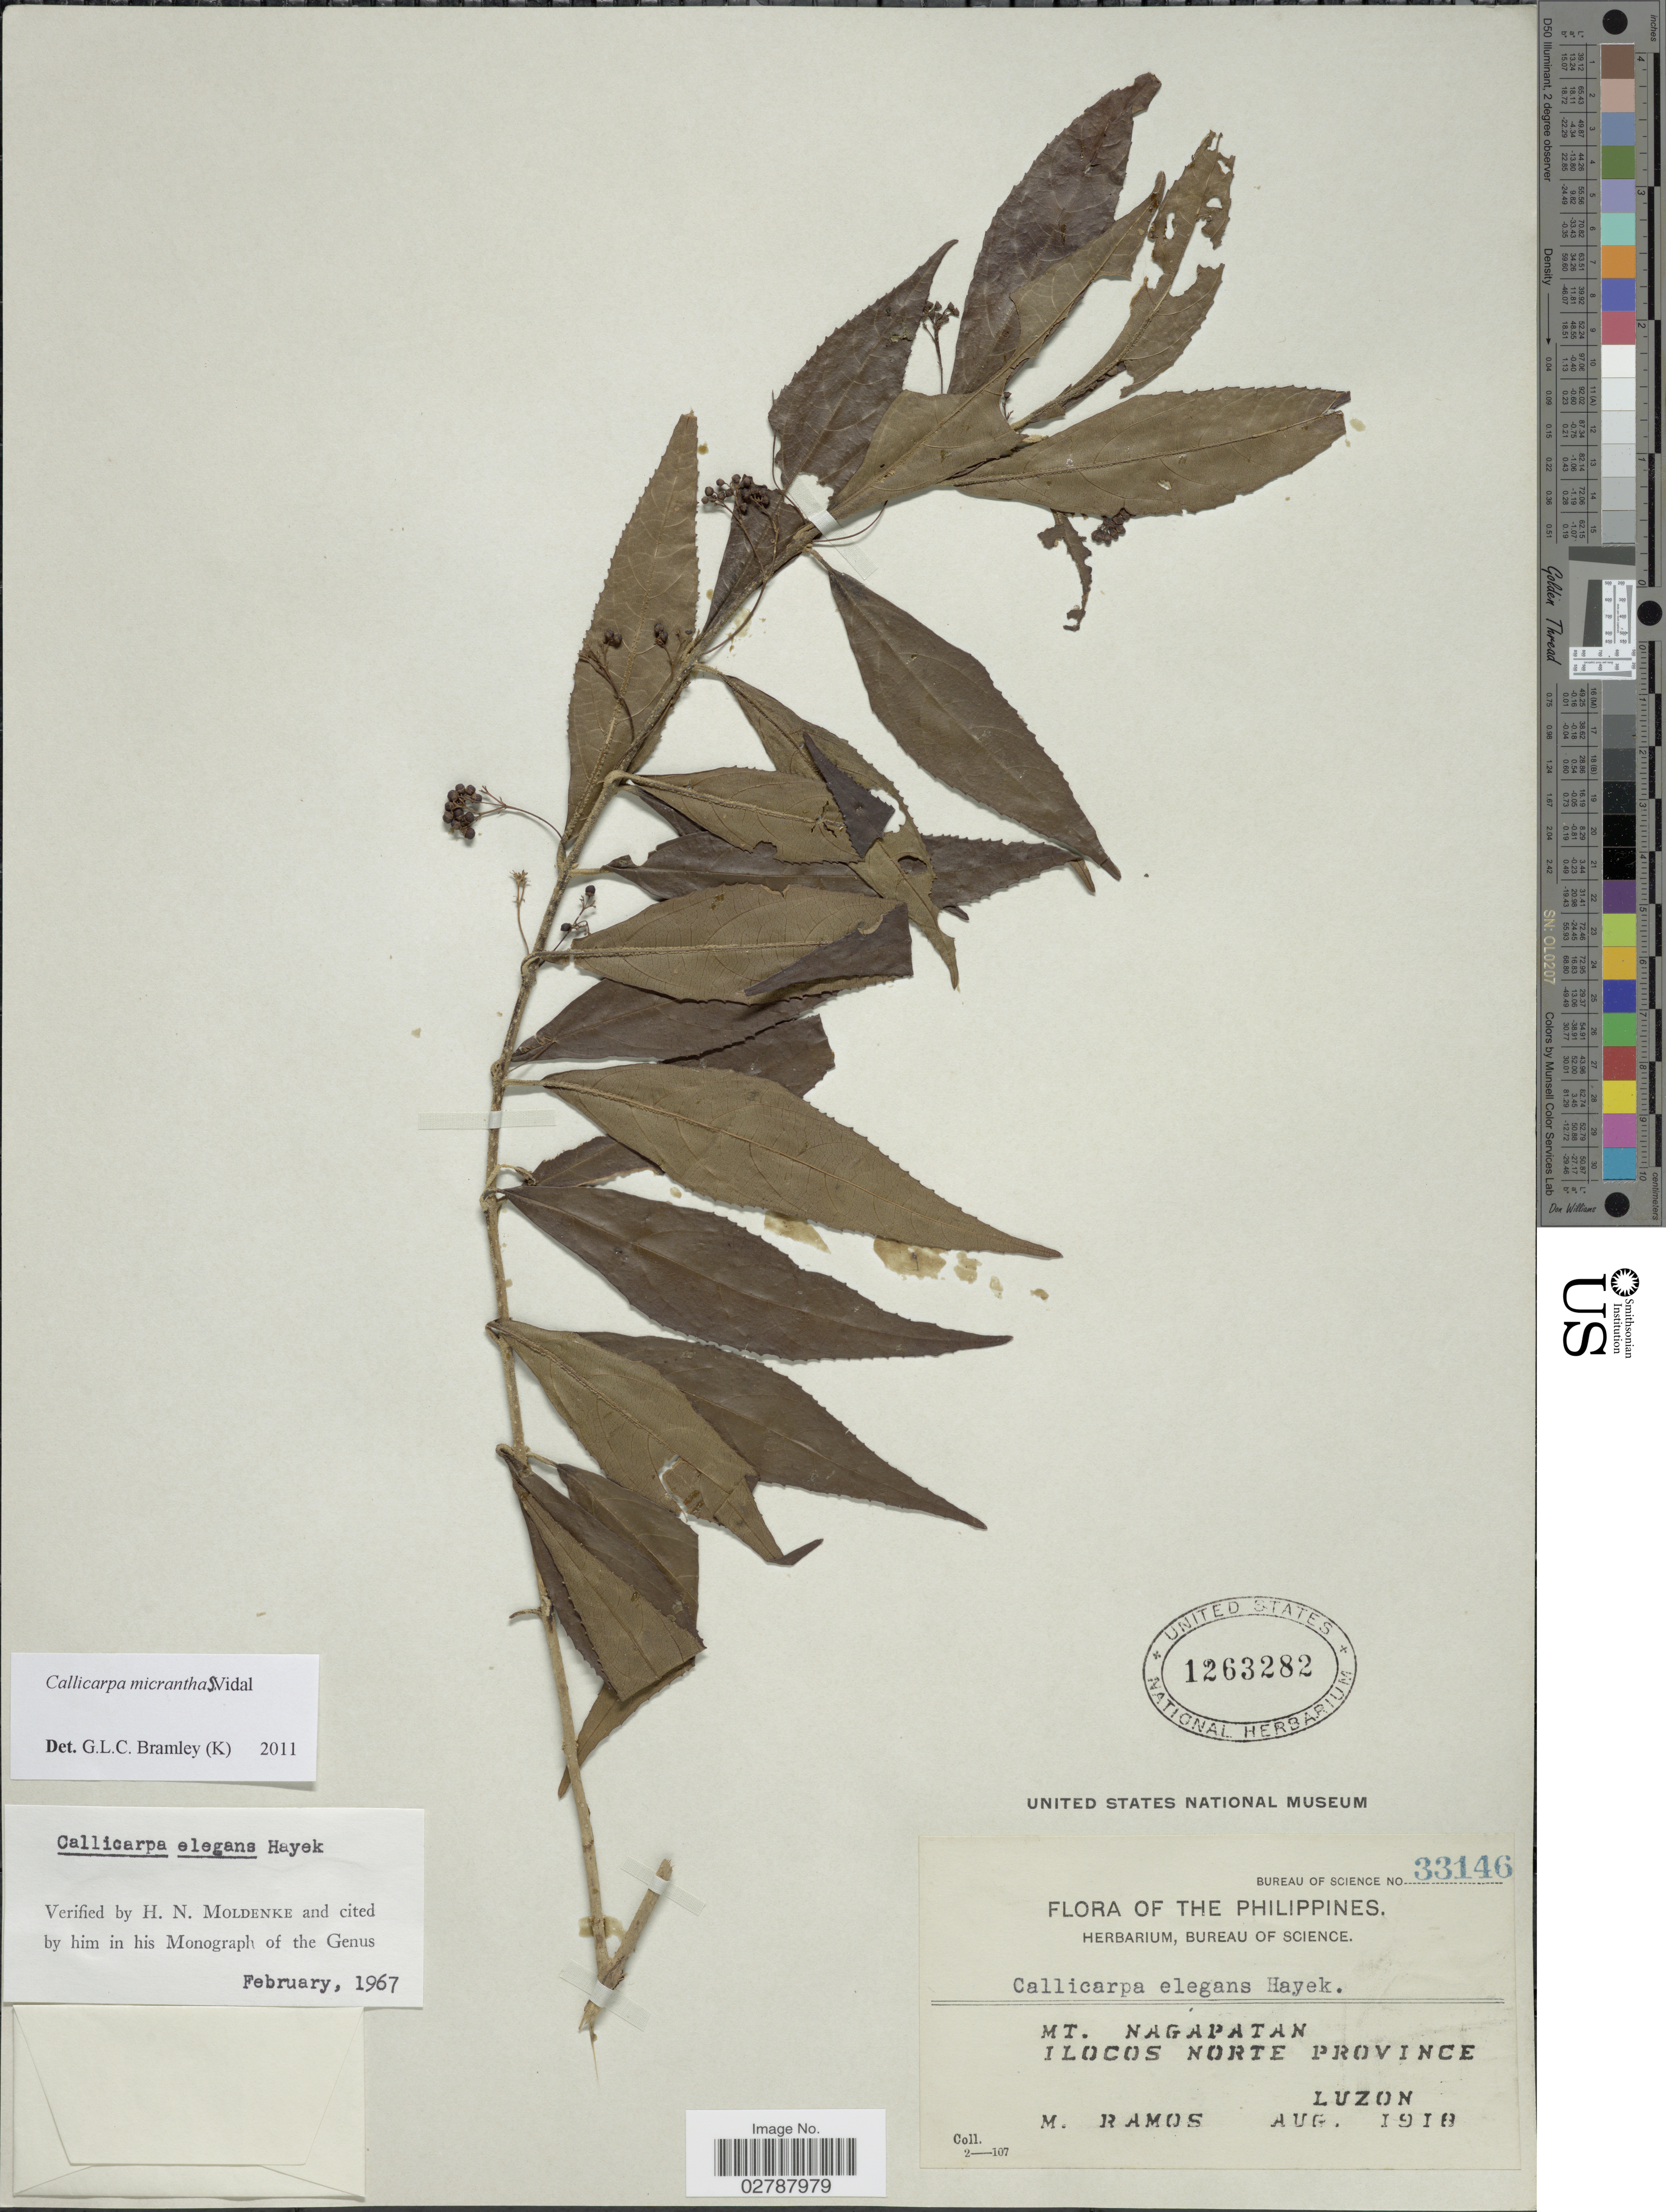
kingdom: Plantae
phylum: Tracheophyta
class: Magnoliopsida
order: Lamiales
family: Lamiaceae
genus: Callicarpa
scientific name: Callicarpa micrantha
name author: Vidal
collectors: M. Ramos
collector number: Bureau of Science33146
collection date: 1918-08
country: Philippines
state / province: Ilocos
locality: Mt. Nagapatan, Ilocos Norte Province, Luzon.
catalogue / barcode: US 1263282